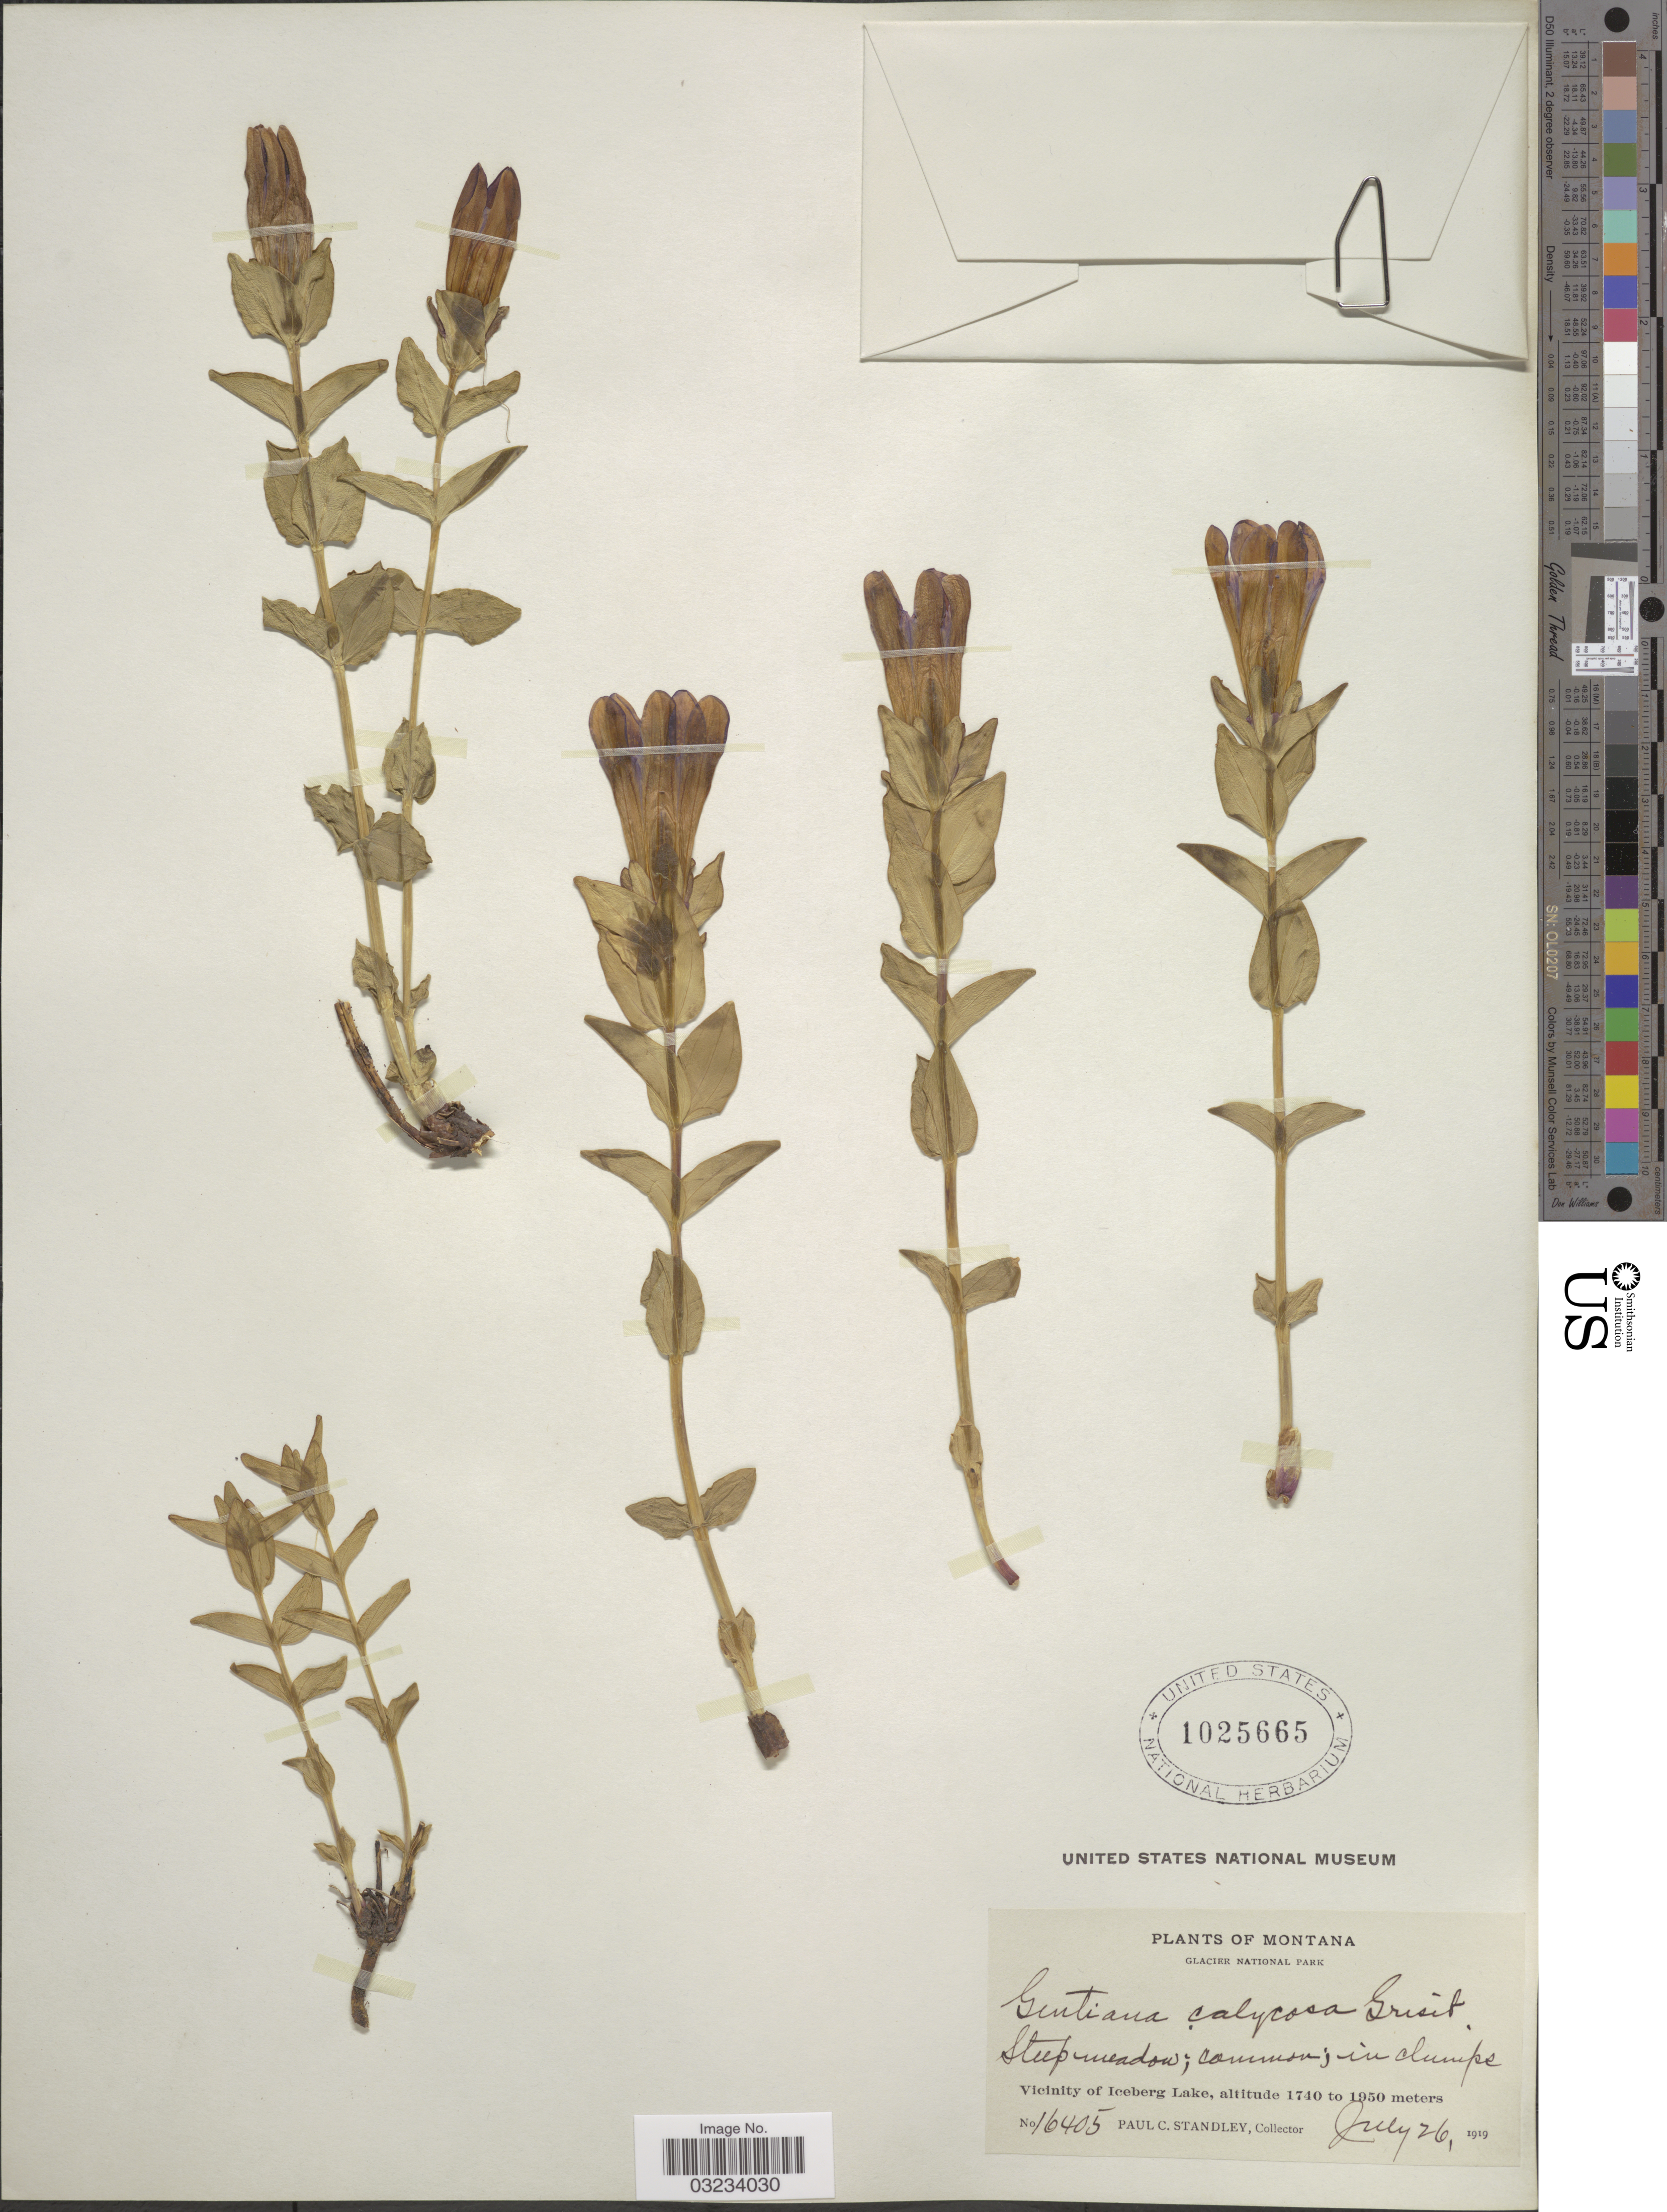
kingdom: Plantae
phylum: Tracheophyta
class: Magnoliopsida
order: Gentianales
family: Gentianaceae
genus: Gentiana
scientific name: Gentiana calycosa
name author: Griseb.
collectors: P. C. Standley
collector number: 16405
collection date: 1919-07-26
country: United States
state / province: Montana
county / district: Glacier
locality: Glacier National Park, Vicinity of Iceberg Lake.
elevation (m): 1740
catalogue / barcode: US 1025665